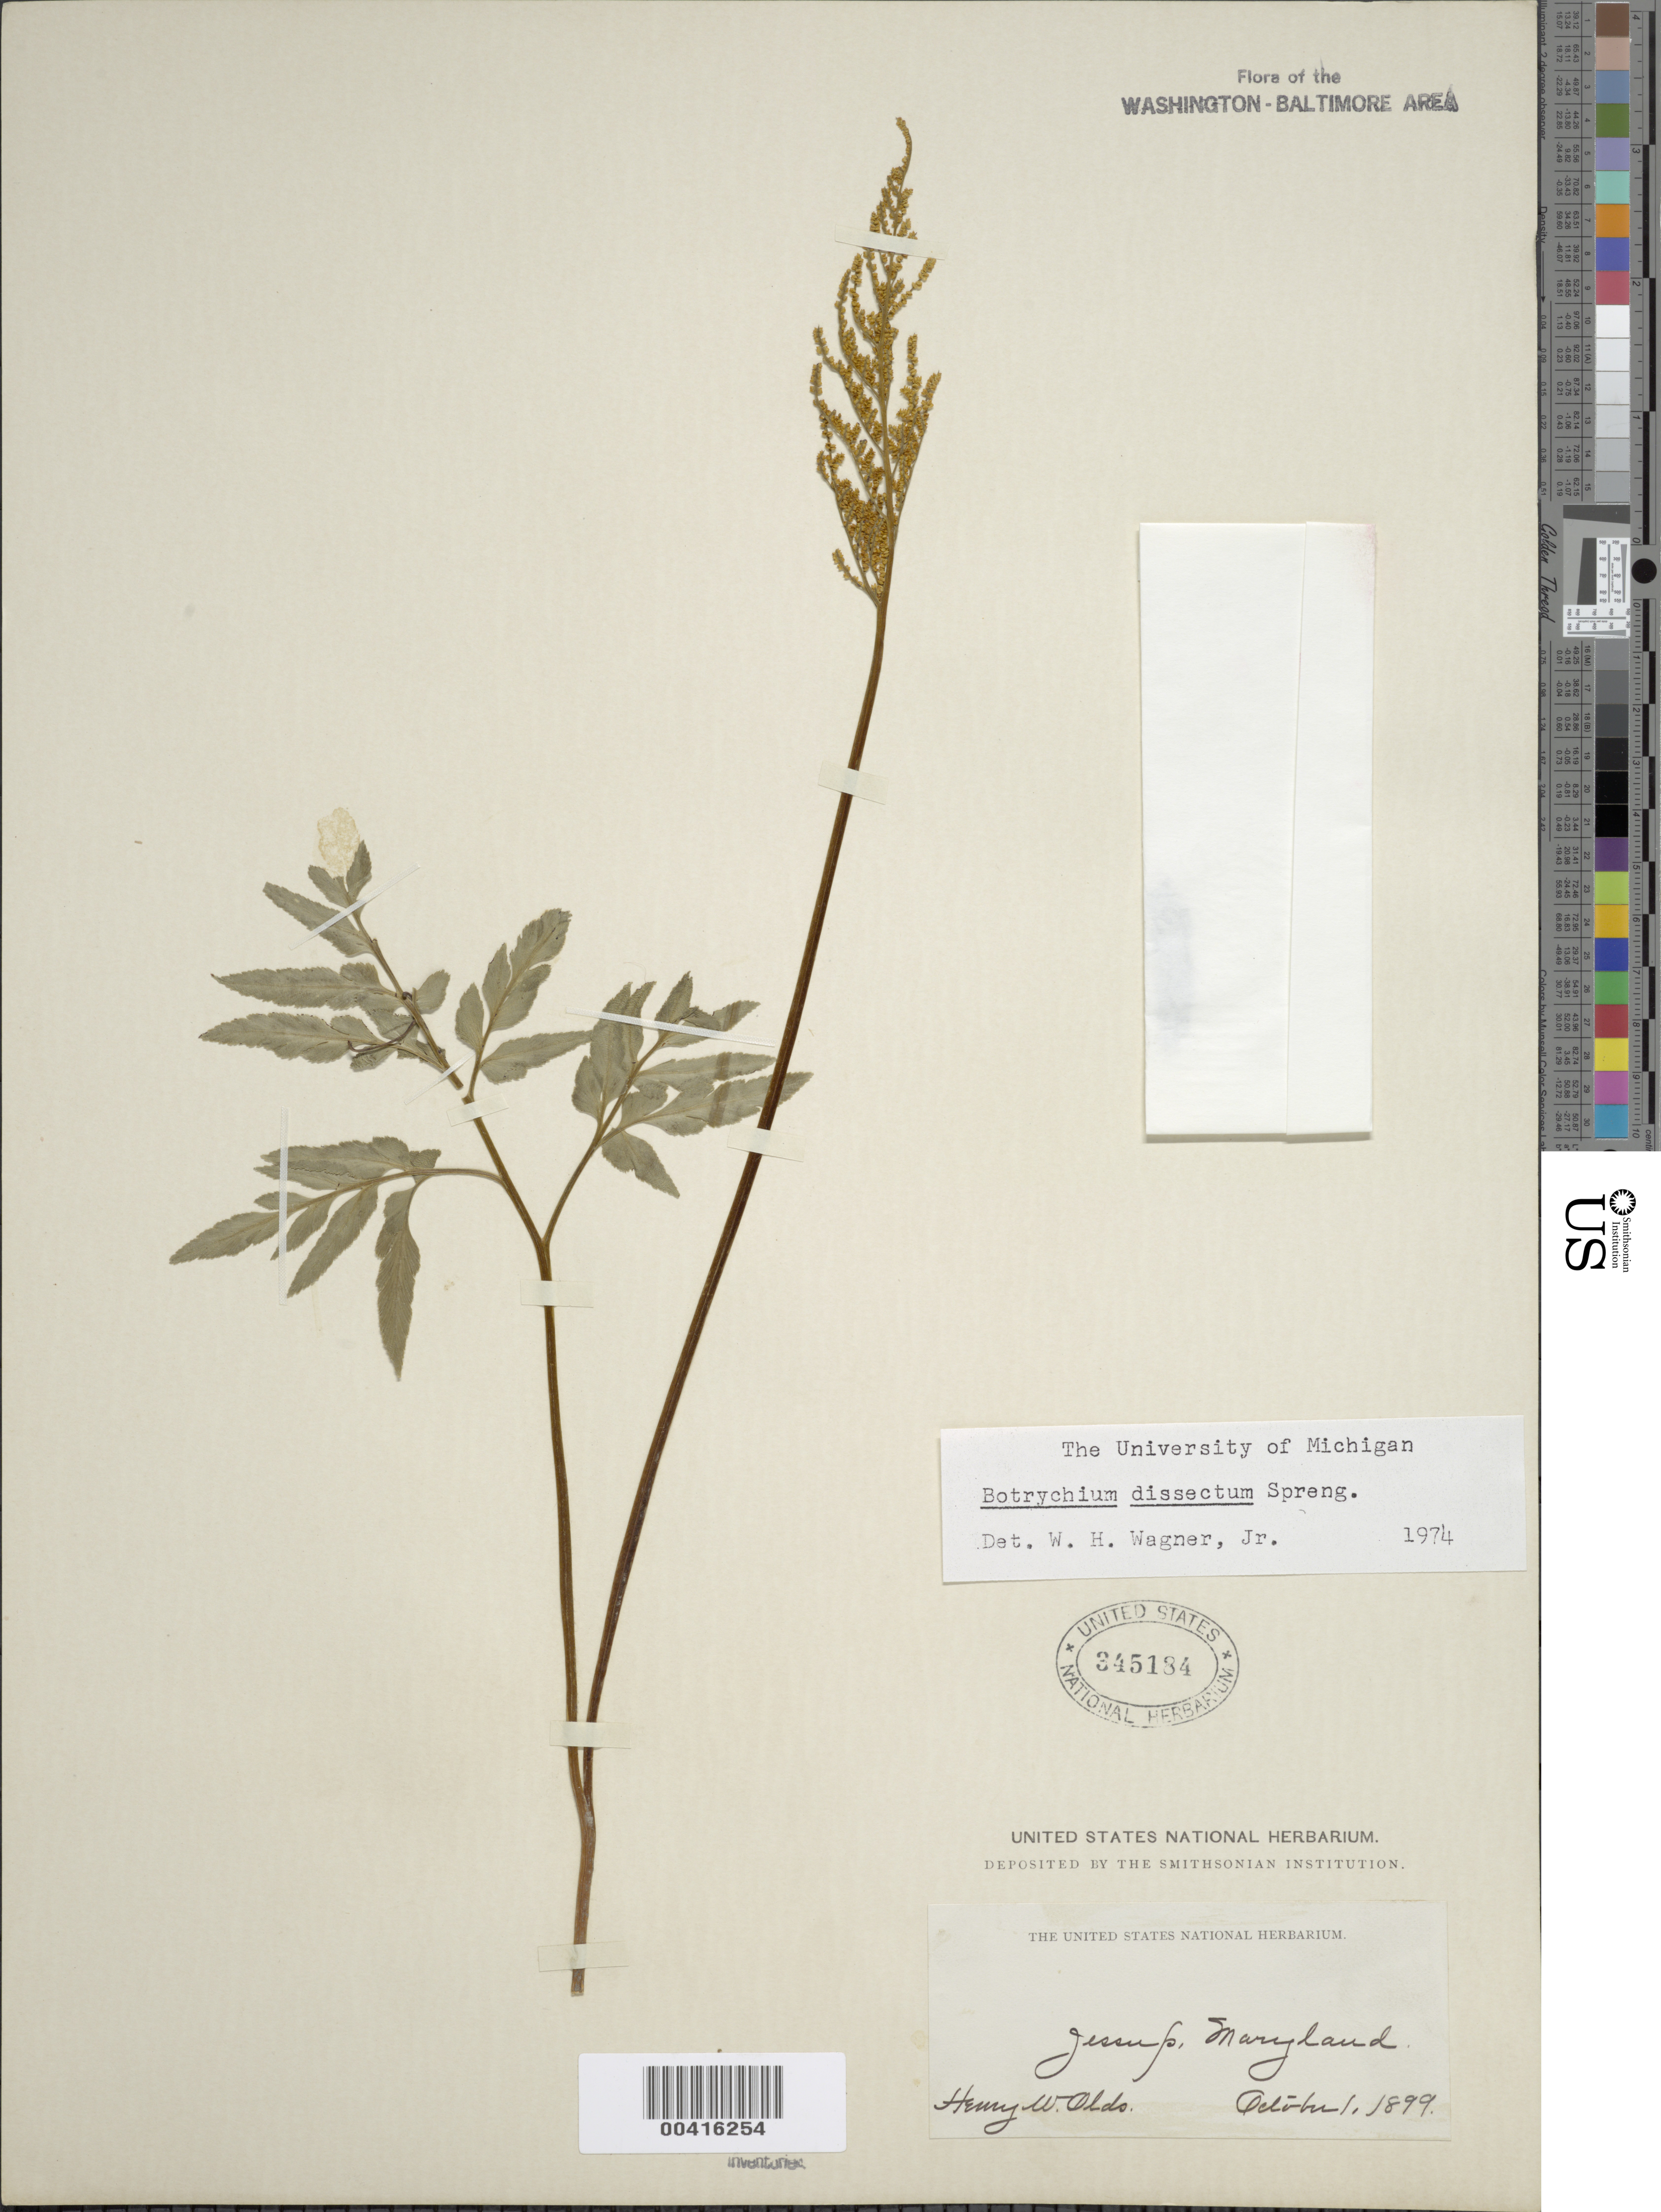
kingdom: Plantae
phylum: Tracheophyta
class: Polypodiopsida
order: Ophioglossales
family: Ophioglossaceae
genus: Botrychium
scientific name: Botrychium dissectum var. obliquum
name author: Clute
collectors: H. W. Olds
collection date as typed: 01 Oct 1899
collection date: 1899-10-01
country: United States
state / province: Maryland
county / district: Anne Arundel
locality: Jessup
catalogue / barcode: US 345184